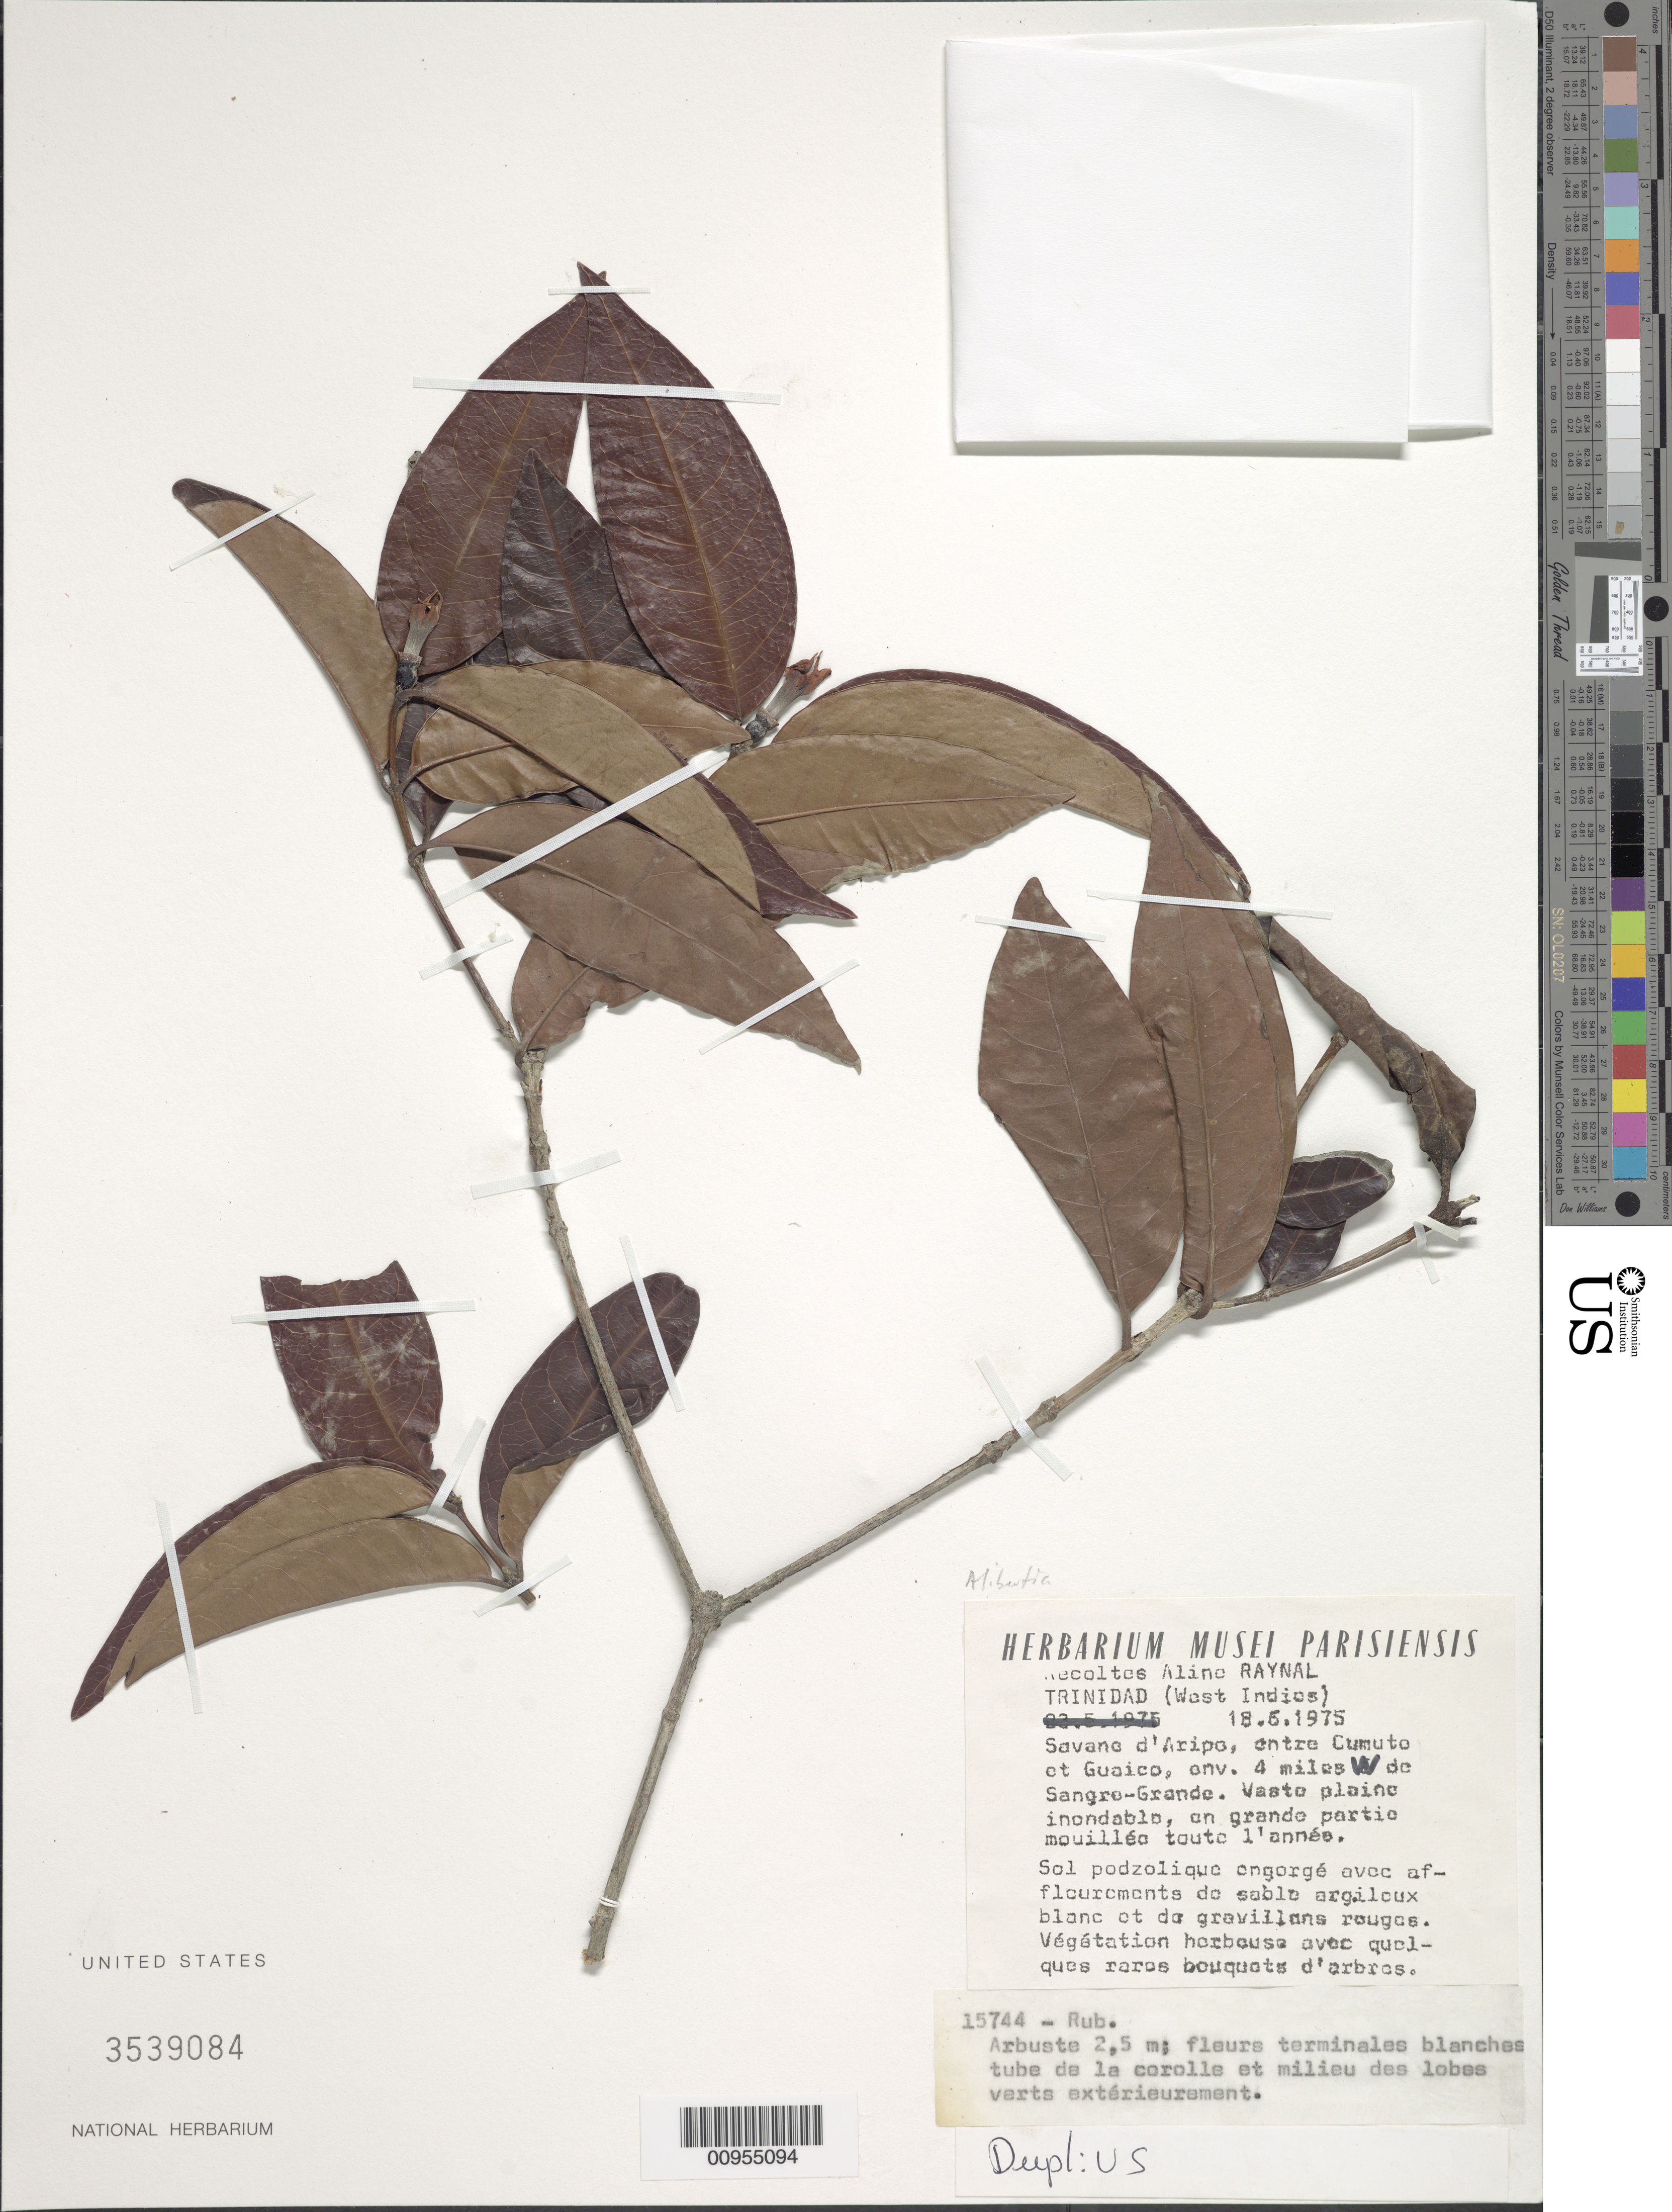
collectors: A. M. Raynal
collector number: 15744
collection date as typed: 18 May 1975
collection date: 1975-05-18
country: Trinidad and Tobago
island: Trinidad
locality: Savane d'Aripo, entre Cumuto et Guaico, env. 4 mi. W de Sangre-Grande.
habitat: Vaste plaine inondable, en grande partio mouillée toute l'année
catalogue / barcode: US 3539084